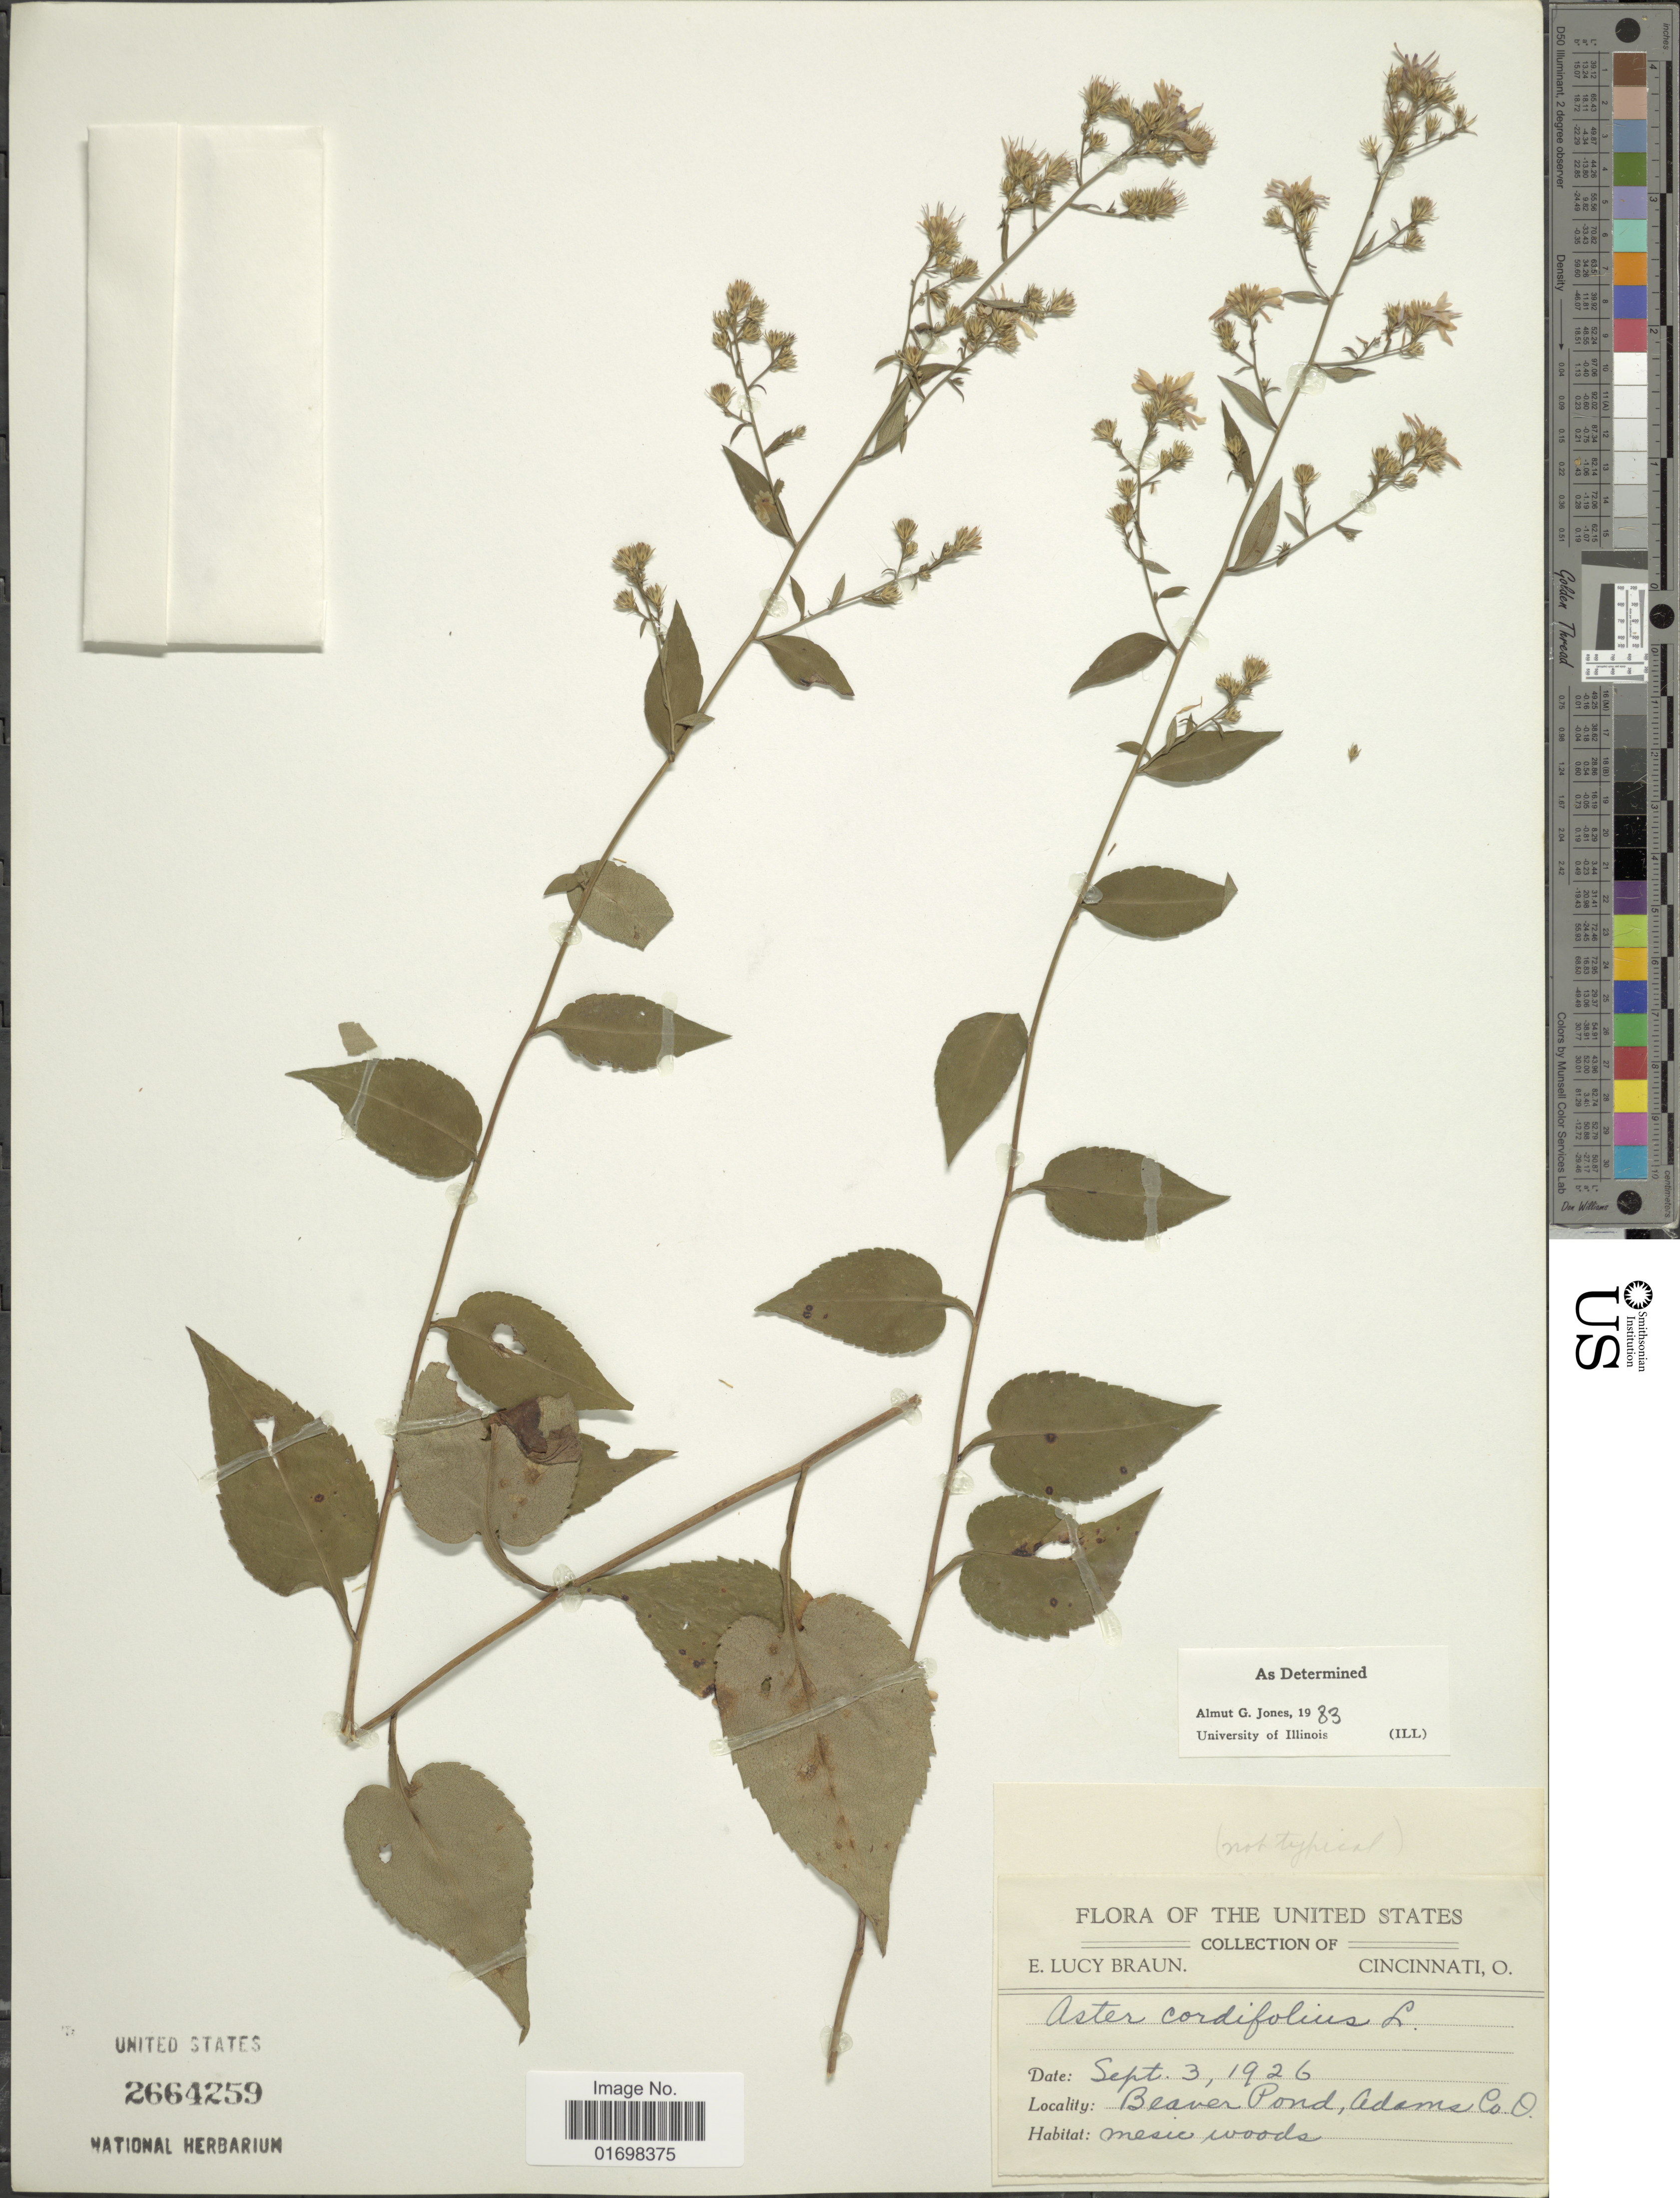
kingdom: Plantae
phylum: Tracheophyta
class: Magnoliopsida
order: Asterales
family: Asteraceae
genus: Symphyotrichum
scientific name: Symphyotrichum cordifolium var. cordifolium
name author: (L.) G.L. Nesom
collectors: E. L. Braun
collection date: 1926-09-03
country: United States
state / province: Ohio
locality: Beaver Pond, Adams Co O.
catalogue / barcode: US 2664259